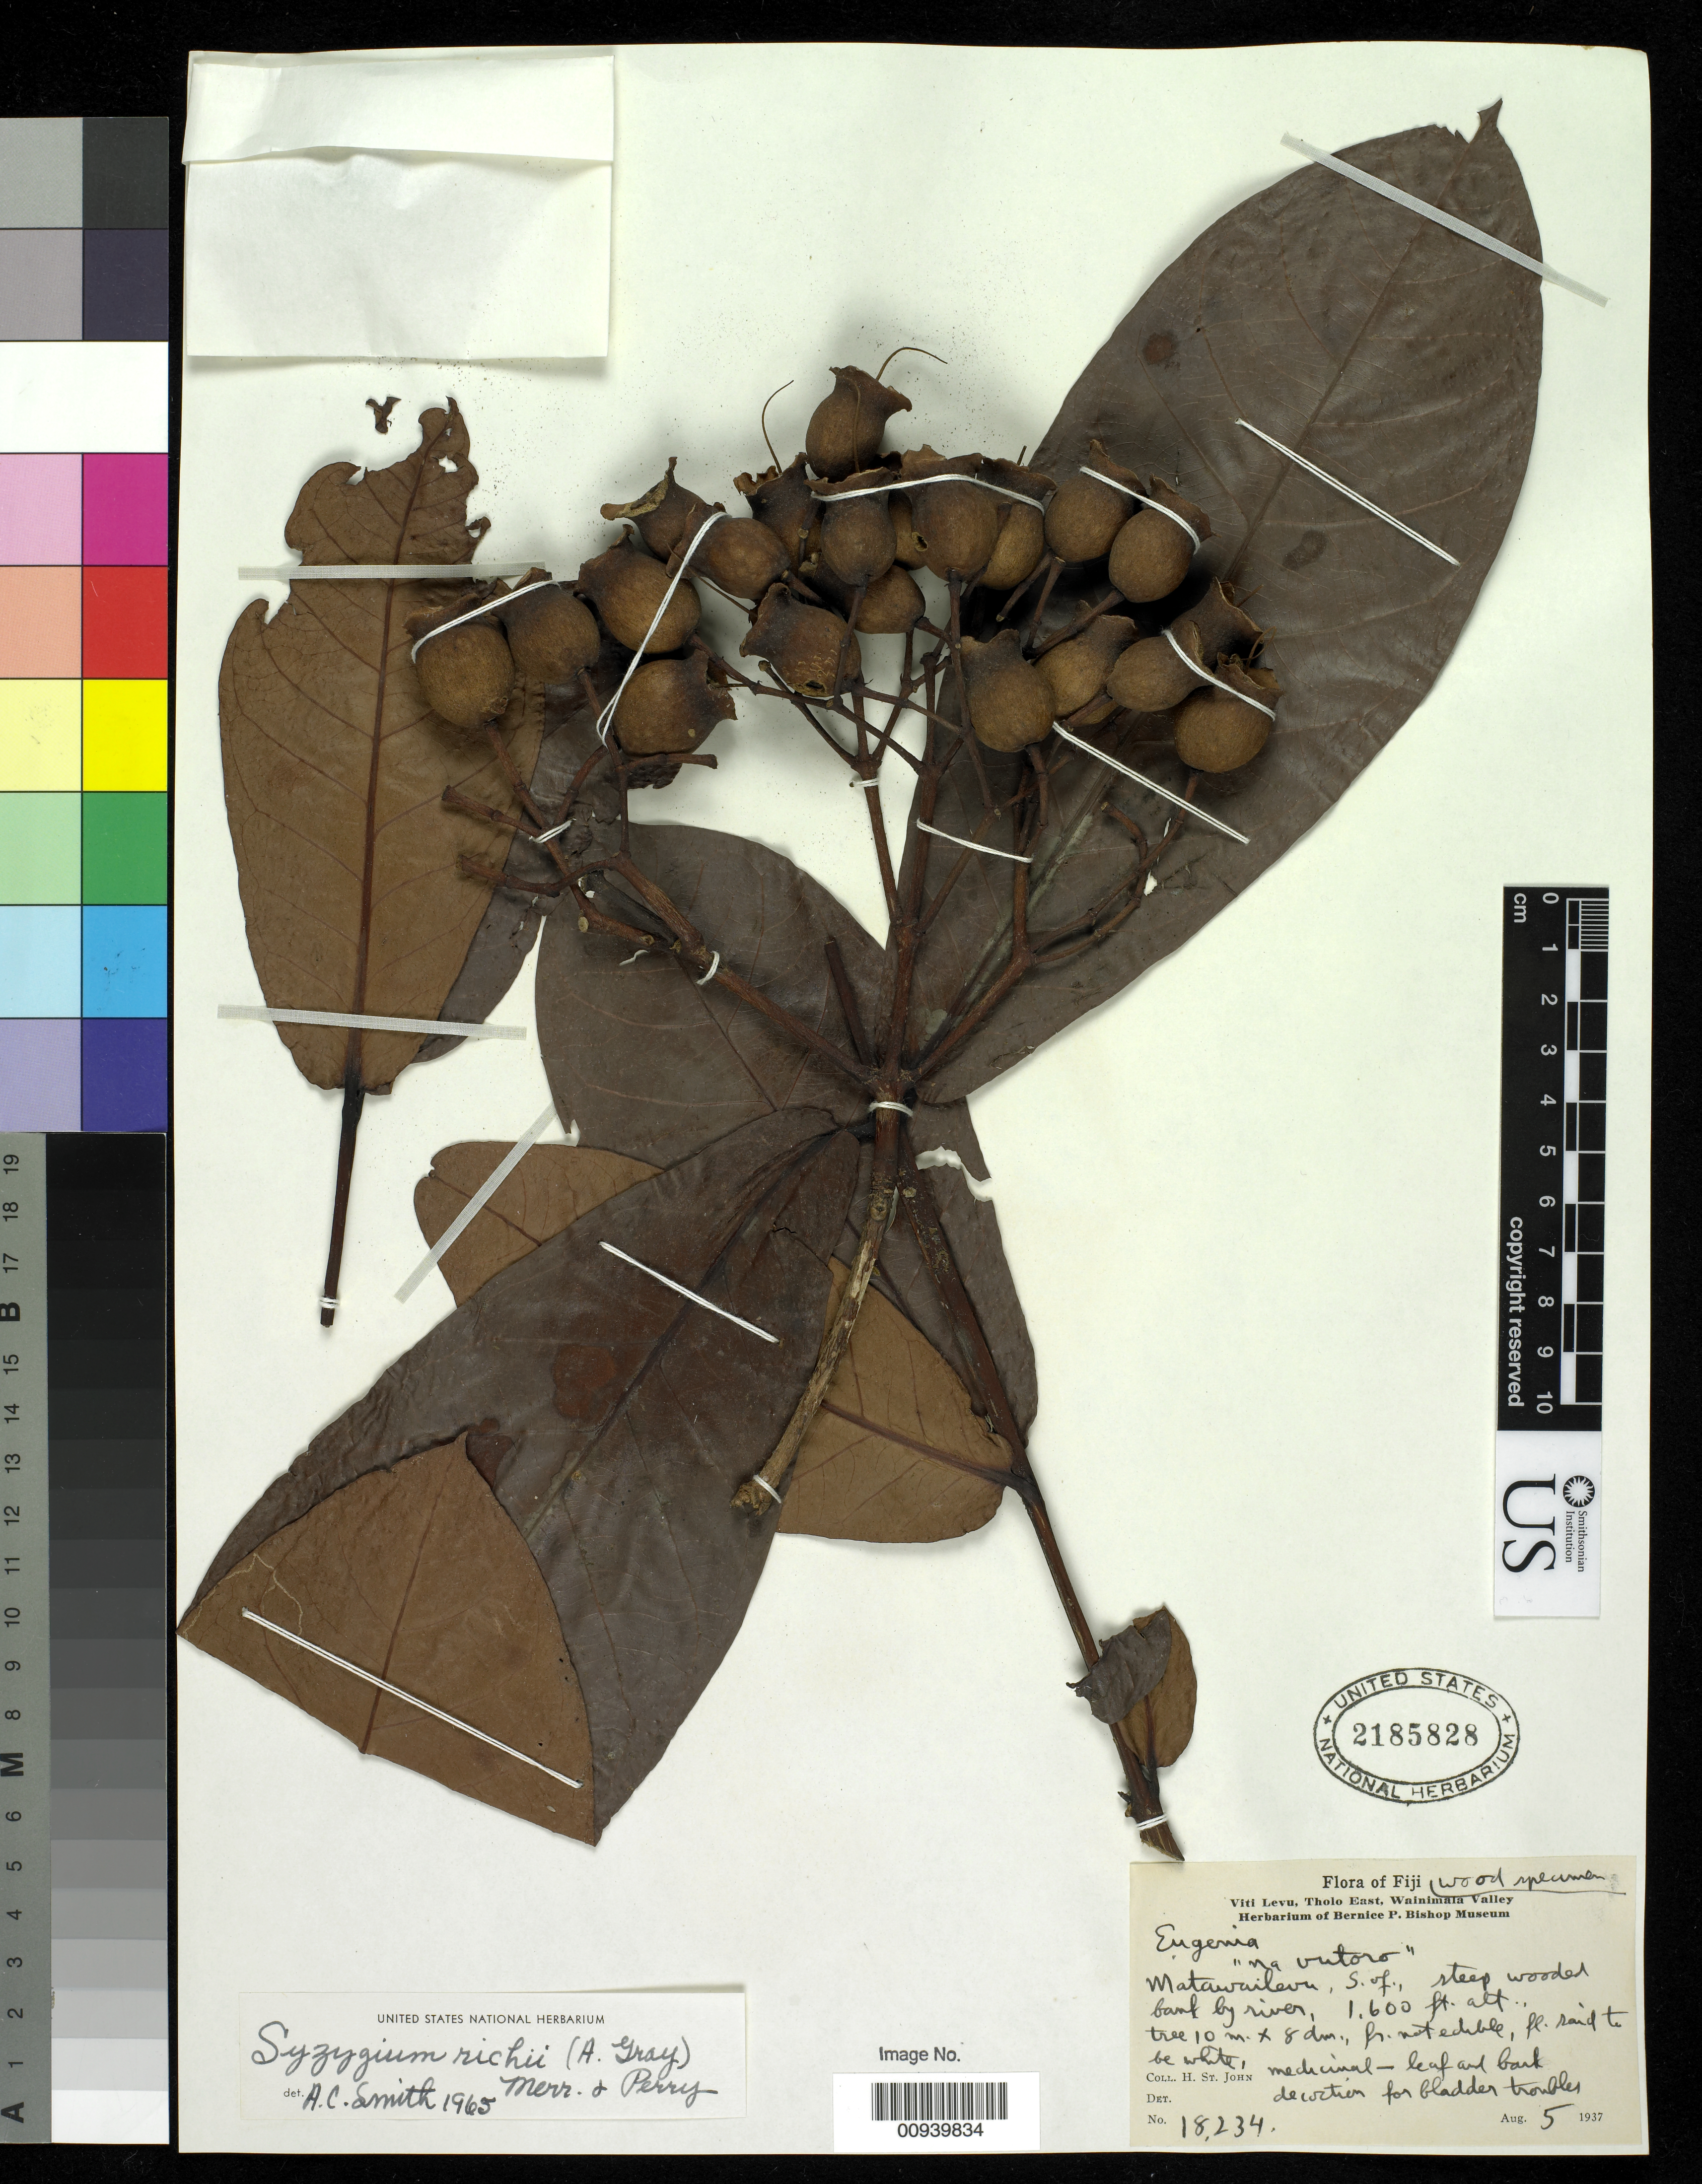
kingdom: Plantae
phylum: Tracheophyta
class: Magnoliopsida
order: Myrtales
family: Myrtaceae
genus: Syzygium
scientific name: Syzygium richii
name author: (A. Gray) Merr. & L.M. Perry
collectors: H. St. John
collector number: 18234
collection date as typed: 05 Aug 1937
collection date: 1937-08-05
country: Fiji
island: Viti Levu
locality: Matawailevu, S. of steep wooded bank by river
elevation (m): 488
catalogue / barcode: US 2185828